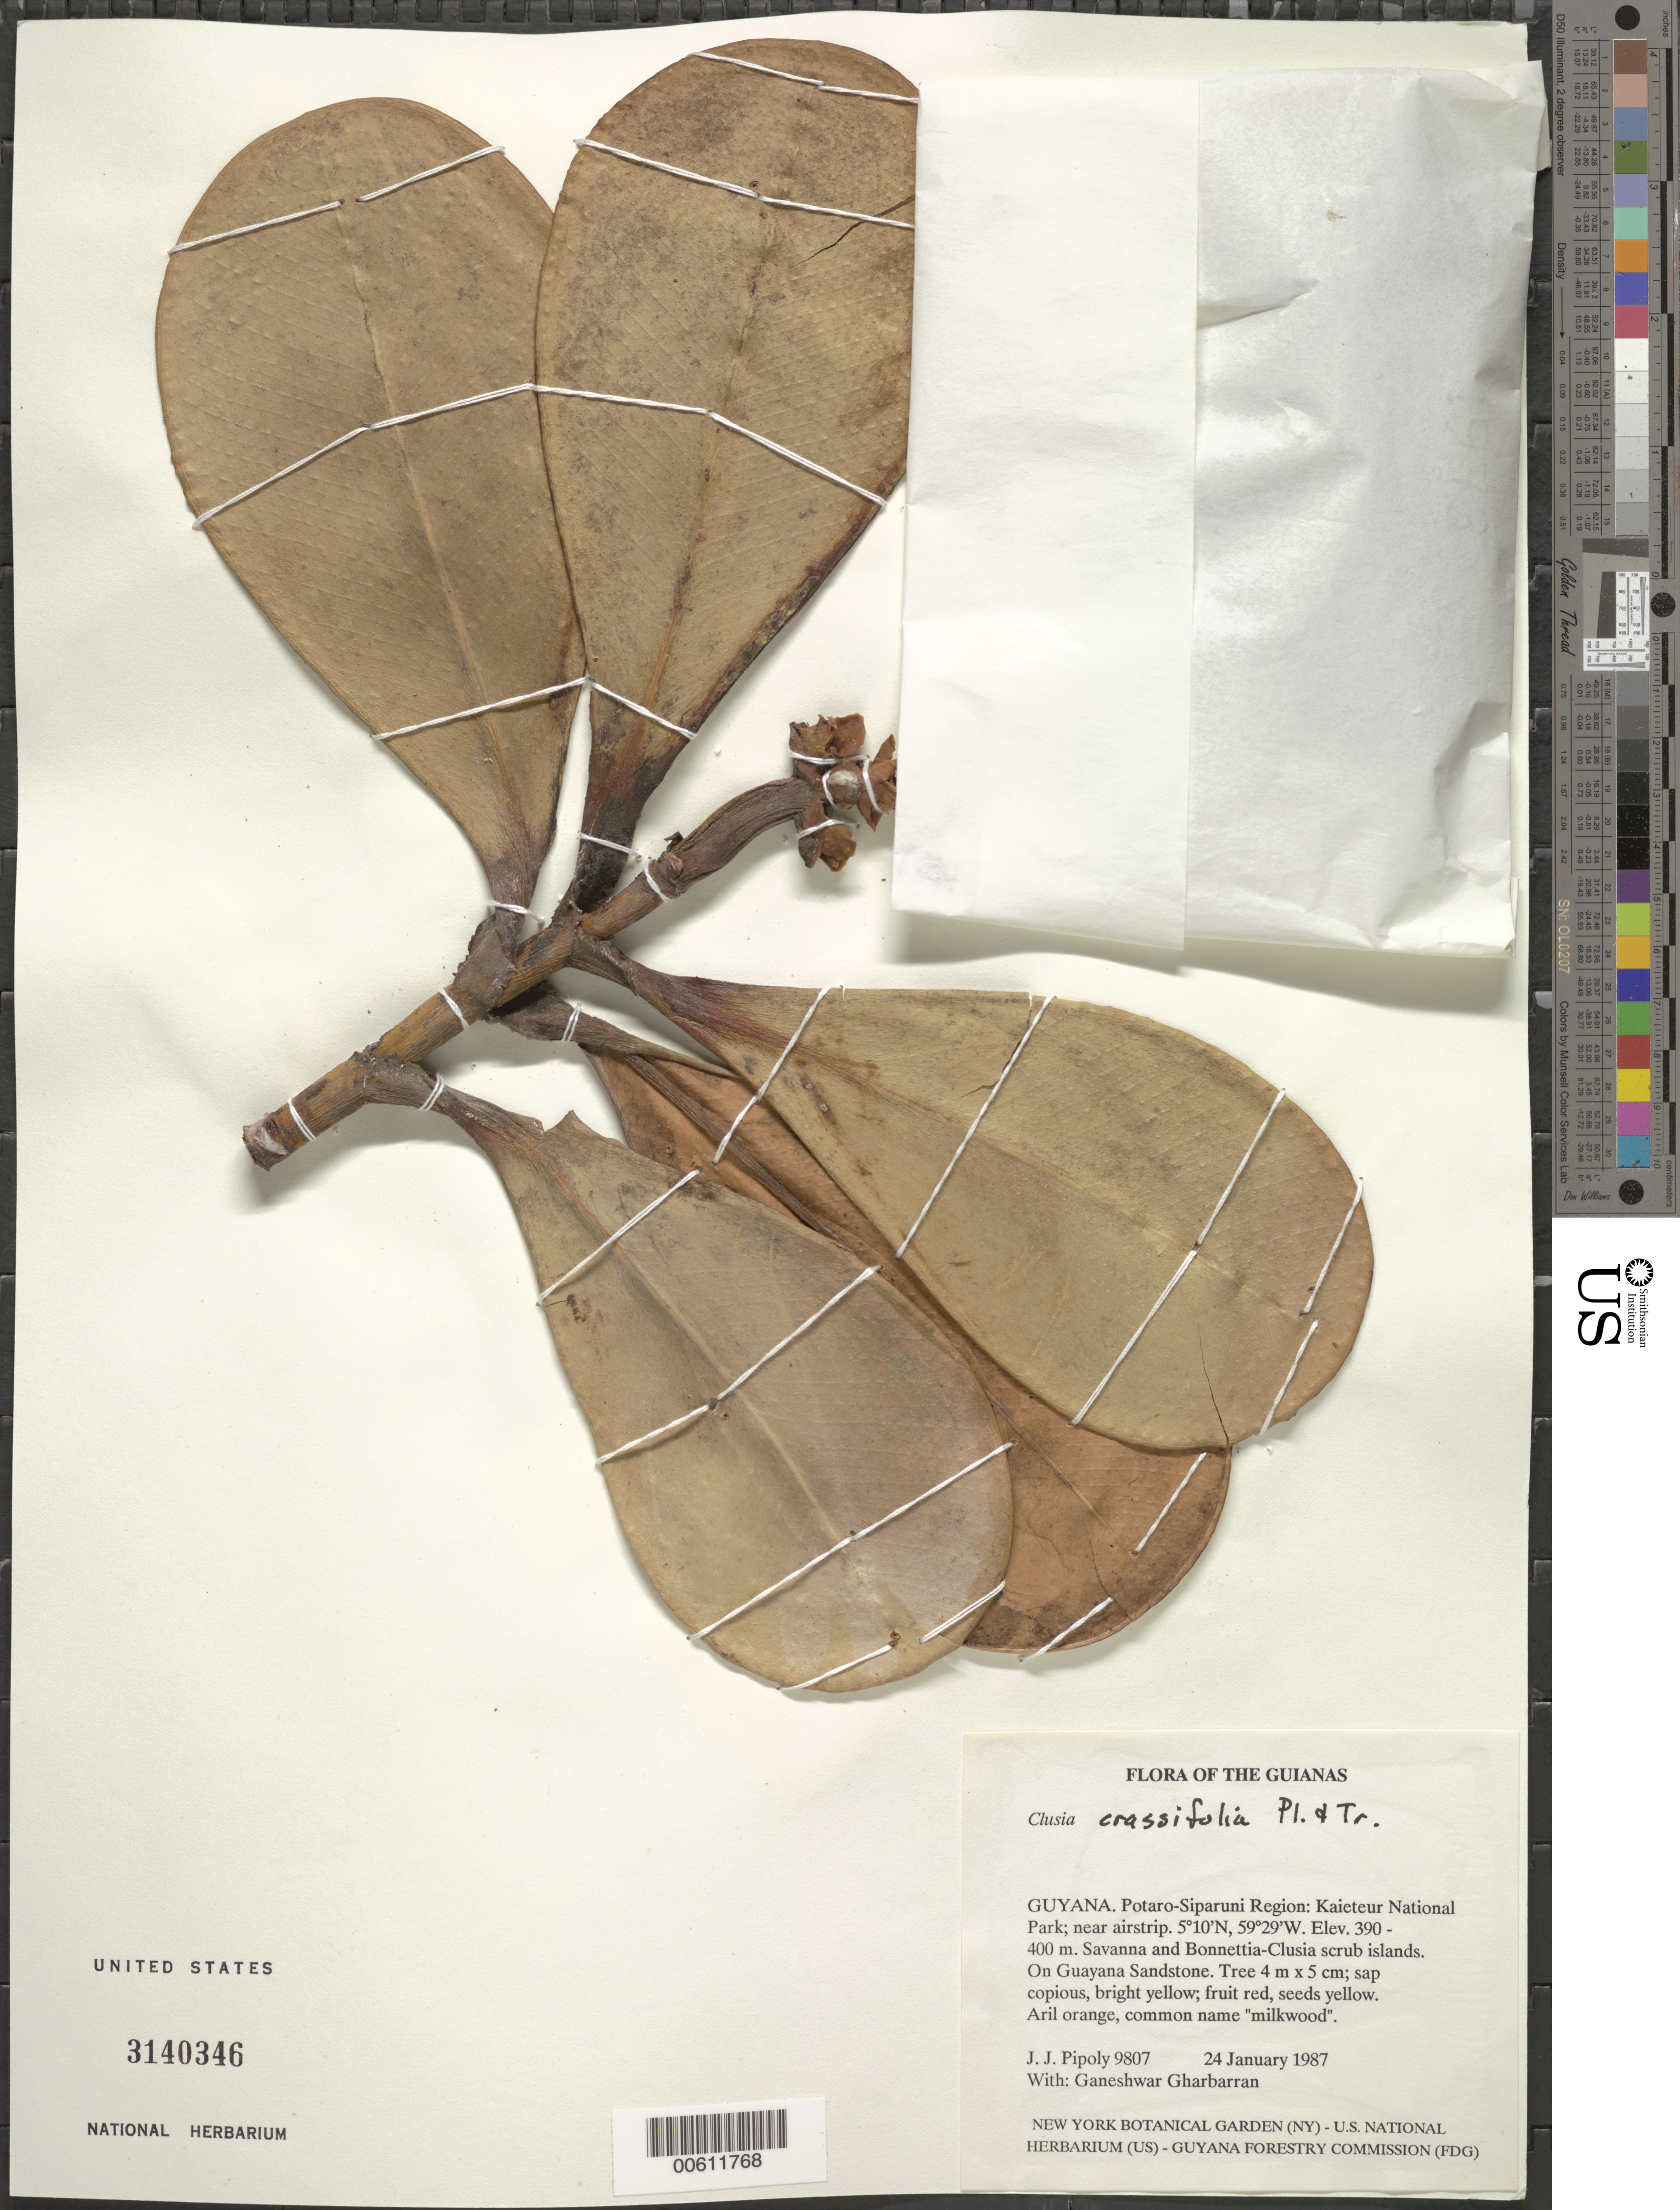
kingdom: Plantae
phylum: Tracheophyta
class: Magnoliopsida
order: Malpighiales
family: Clusiaceae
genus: Clusia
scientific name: Clusia crassifolia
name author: Planch. & Triana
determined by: Pipoly, J. J., III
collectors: J. J. Pipoly & G. Gharbarran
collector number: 9807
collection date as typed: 24 January 1987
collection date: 1987-01-24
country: Guyana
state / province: Potaro-Siparuni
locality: Kaieteur National Park; near airstrip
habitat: Savanna and Bonnetia-Clusia scrub islands. Guayana sandstone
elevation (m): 390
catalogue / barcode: US 3140346